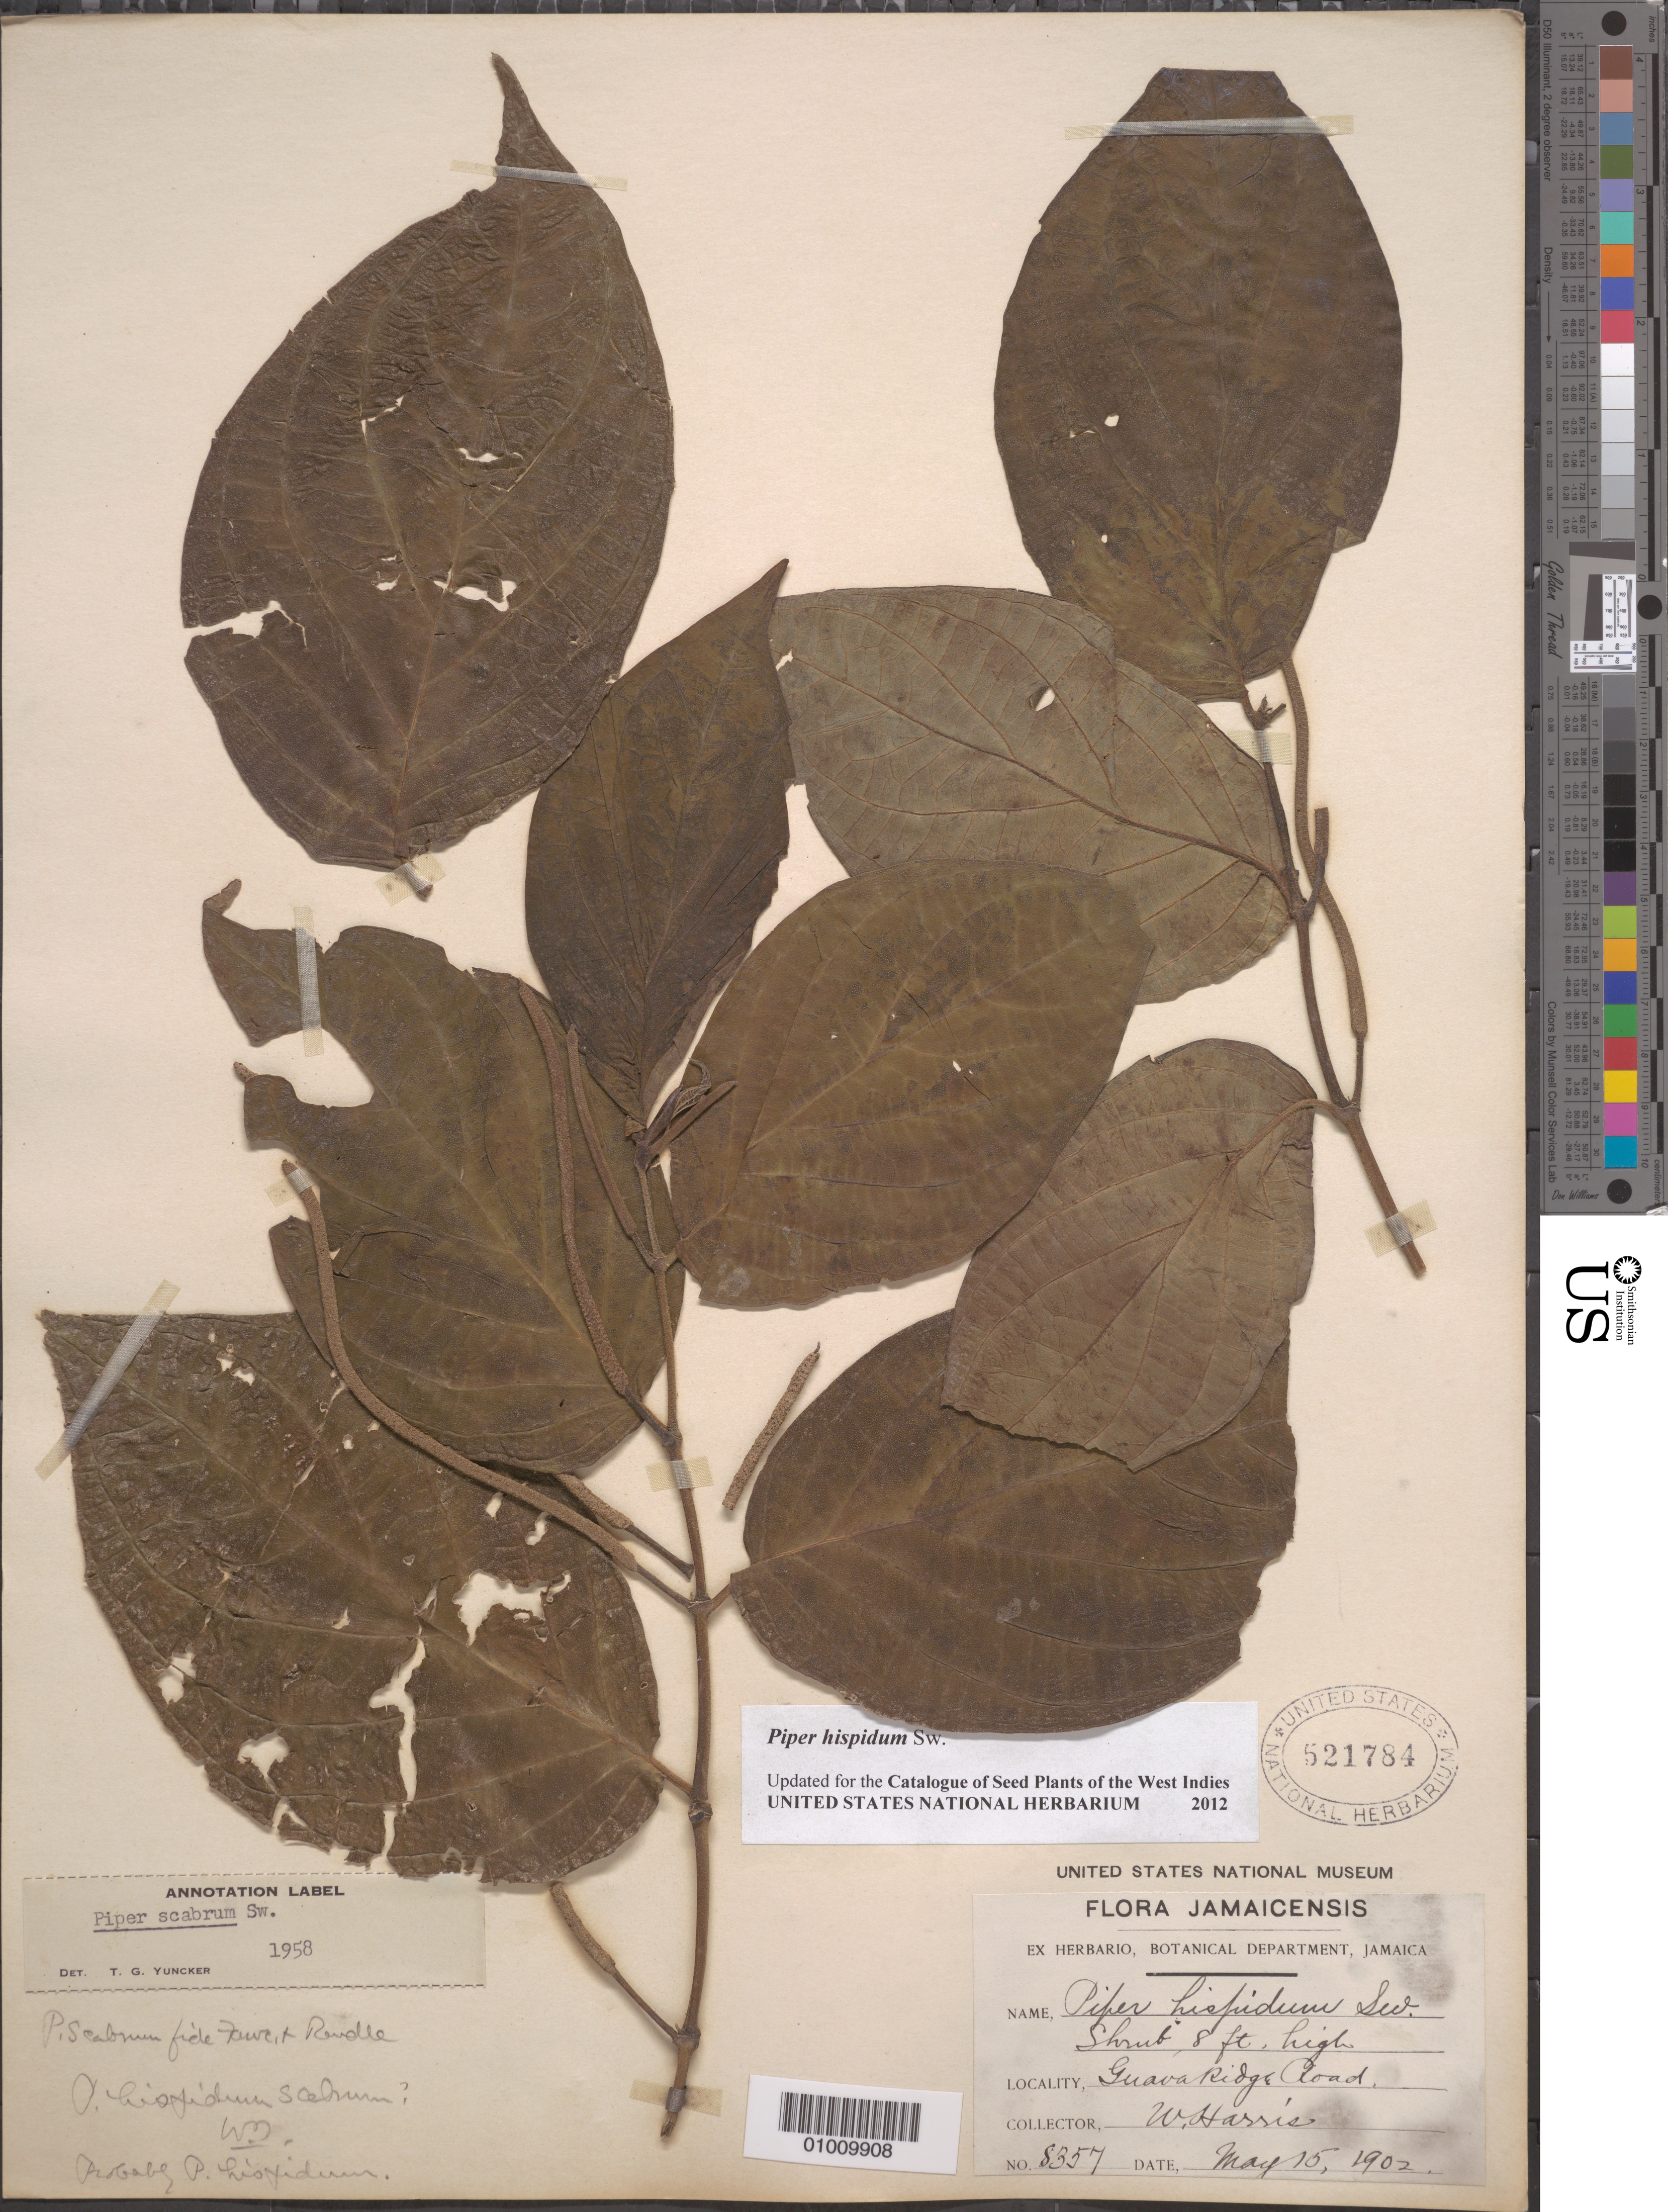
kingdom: Plantae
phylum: Tracheophyta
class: Magnoliopsida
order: Piperales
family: Piperaceae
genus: Piper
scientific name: Piper scabrum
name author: Sw.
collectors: W. Harris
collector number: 8357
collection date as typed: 15 May 1902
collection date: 1902-05-15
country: Jamaica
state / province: Portland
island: Jamaica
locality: Guava Ridge Road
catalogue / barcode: US 521784